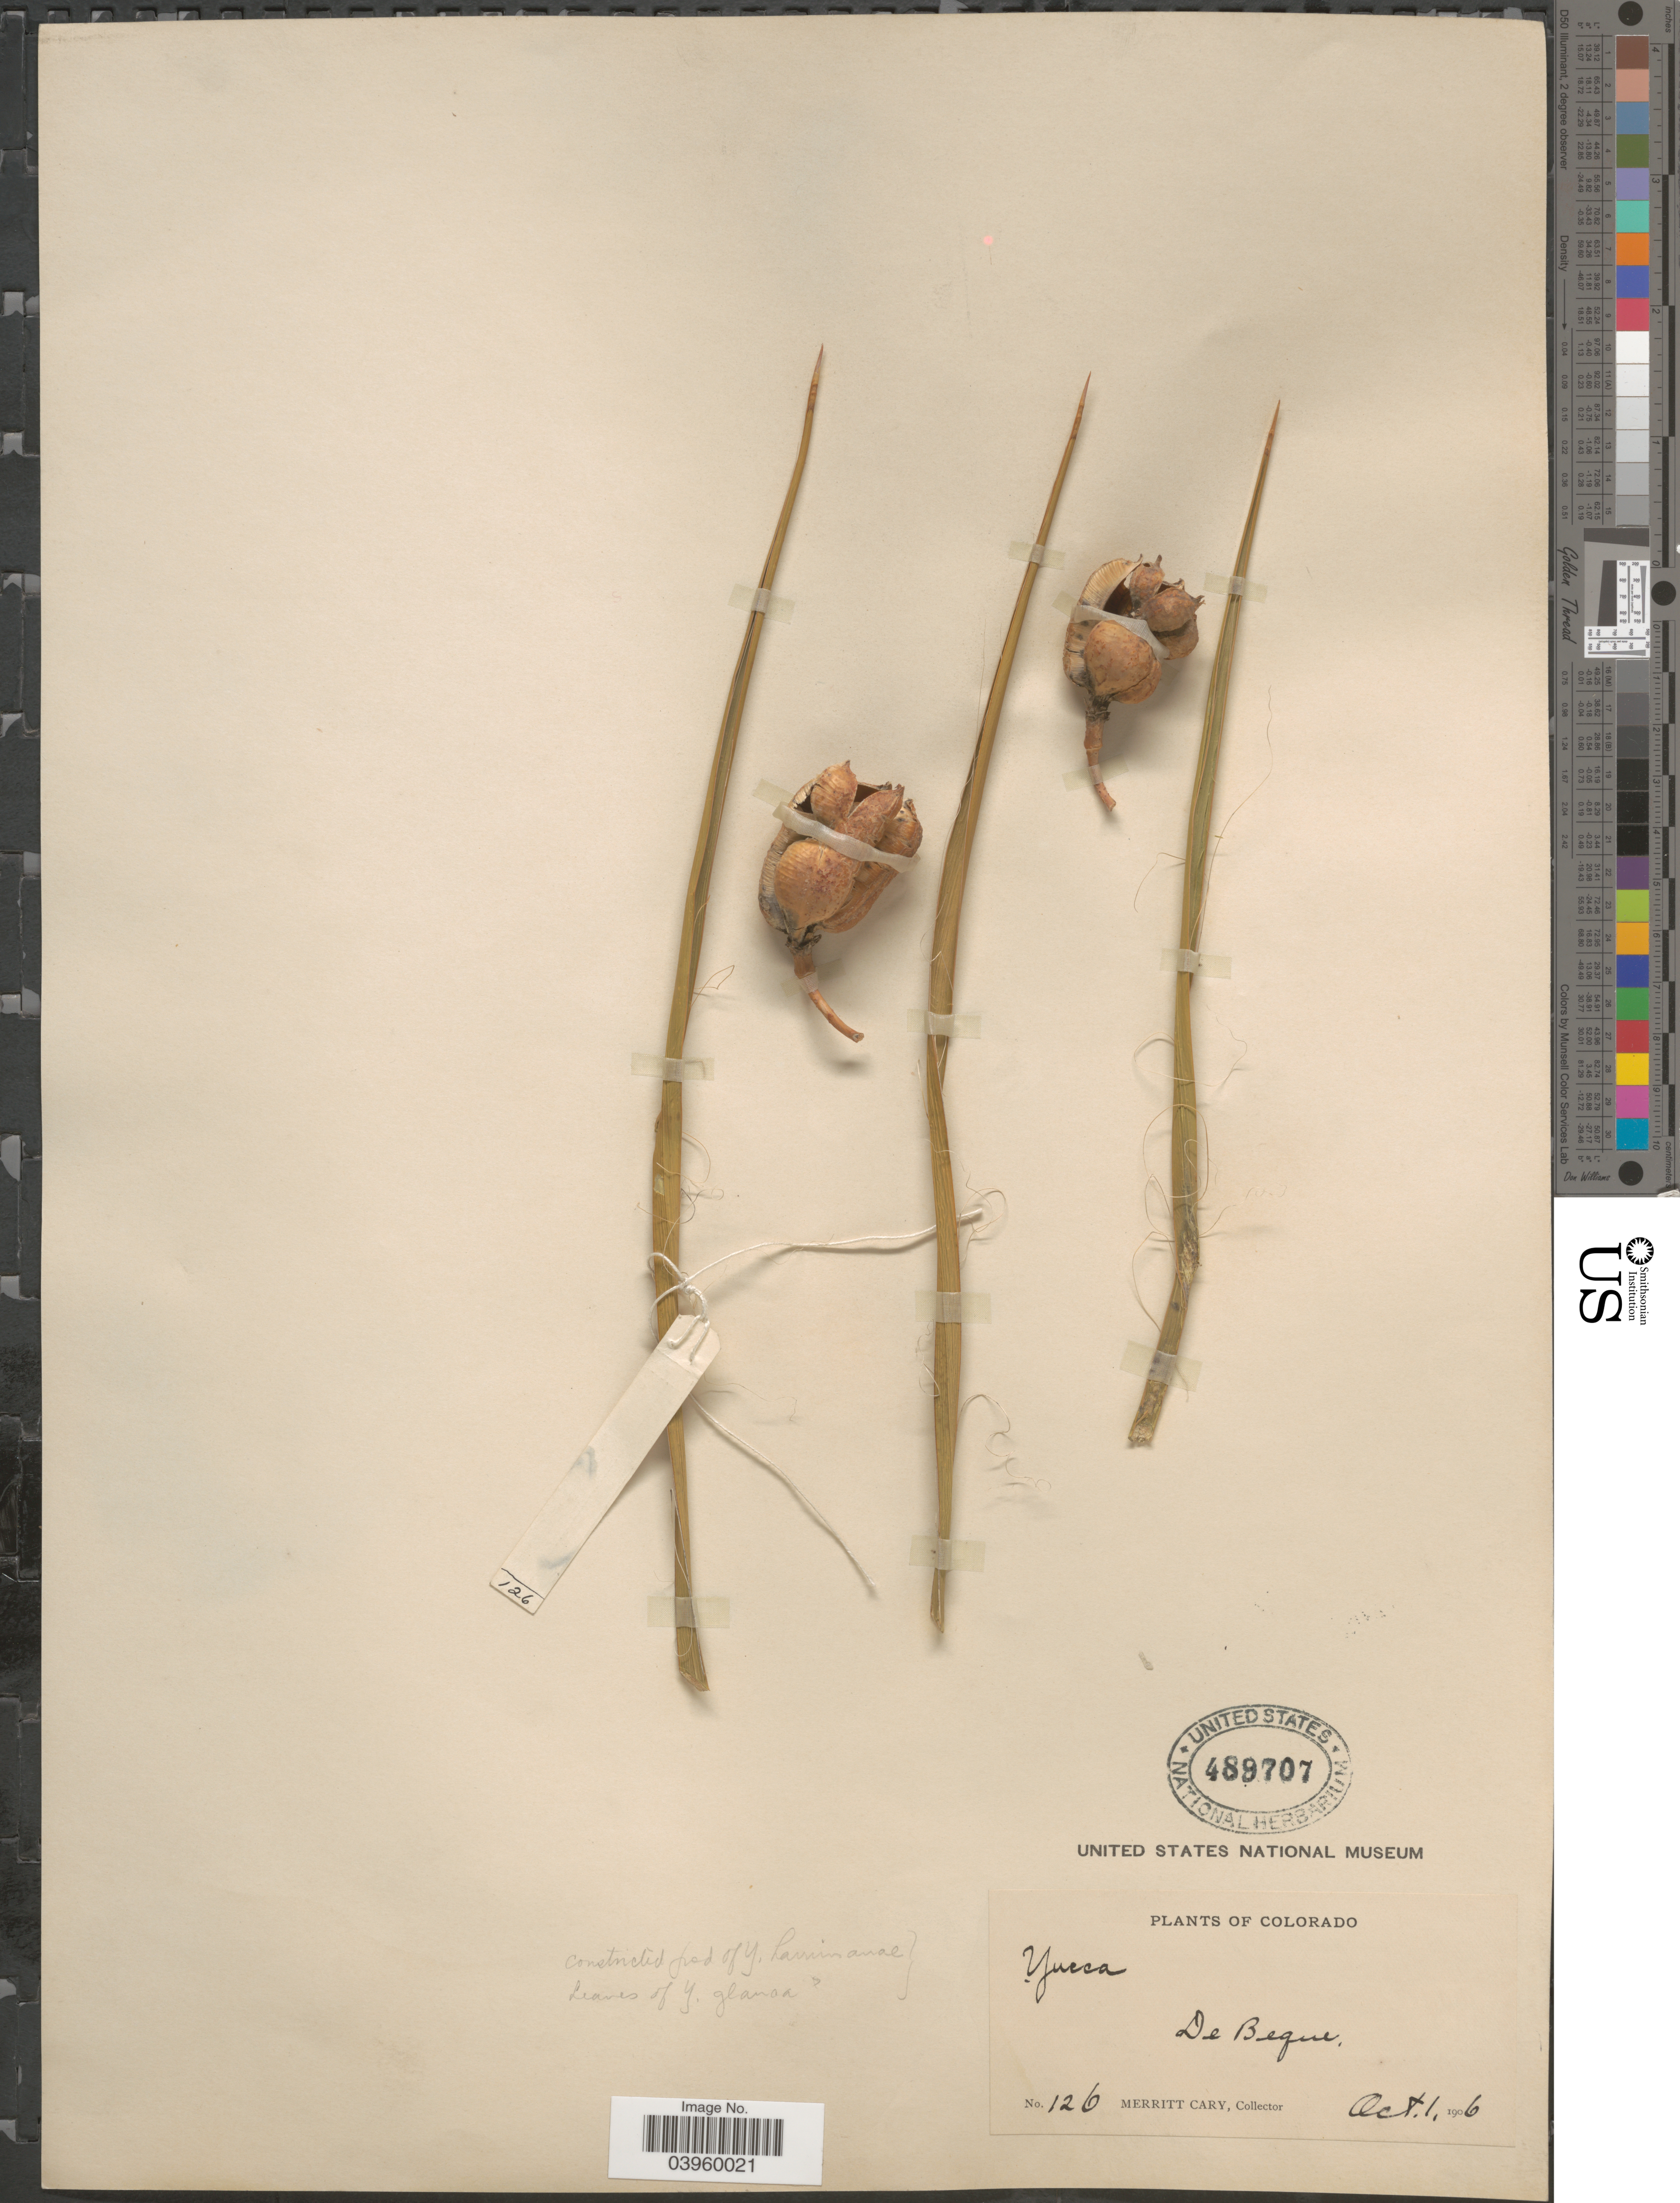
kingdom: Plantae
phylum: Tracheophyta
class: Liliopsida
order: Asparagales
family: Asparagaceae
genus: Yucca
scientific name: Yucca glauca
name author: Nutt.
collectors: M. Cary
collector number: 126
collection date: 1906-10-01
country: United States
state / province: Colorado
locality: De Beque.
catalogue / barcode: US 489707